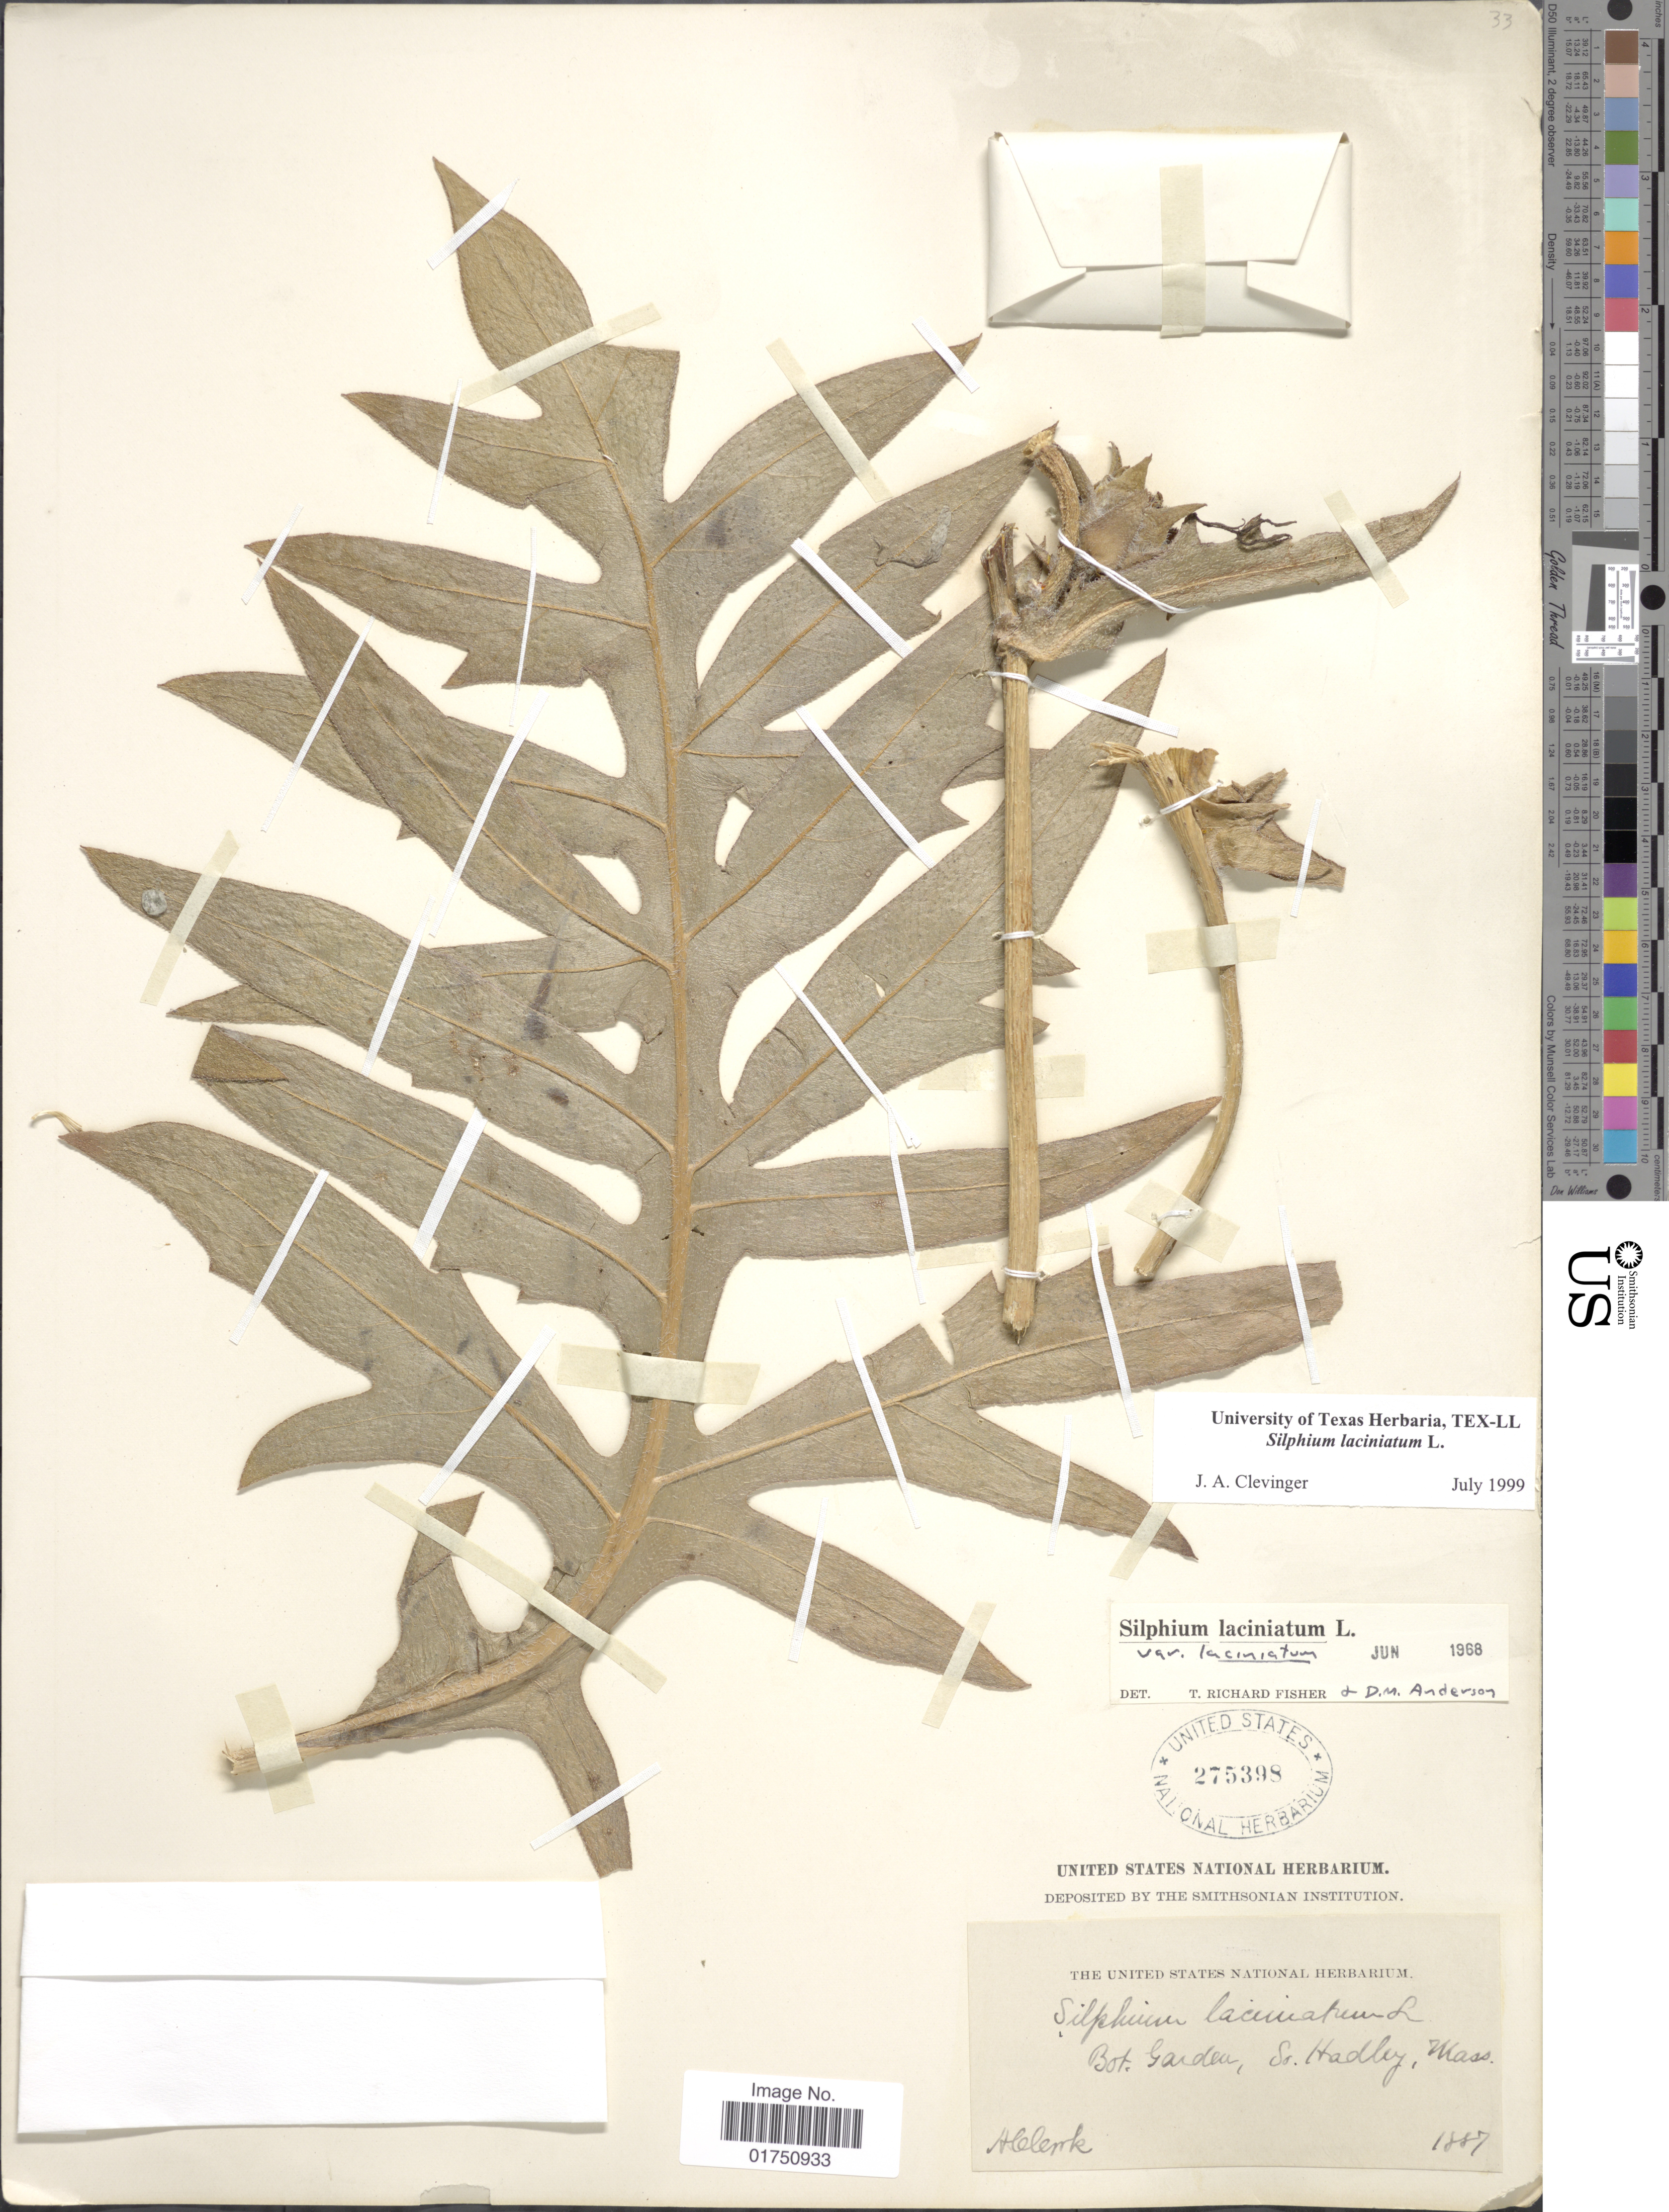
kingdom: Plantae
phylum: Tracheophyta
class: Magnoliopsida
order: Asterales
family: Asteraceae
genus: Silphium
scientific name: Silphium laciniatum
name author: L.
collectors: A. Cook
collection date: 1887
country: United States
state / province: Massachusetts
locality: Bot. Garden, So. Hadley, Mass.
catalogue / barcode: US 275398